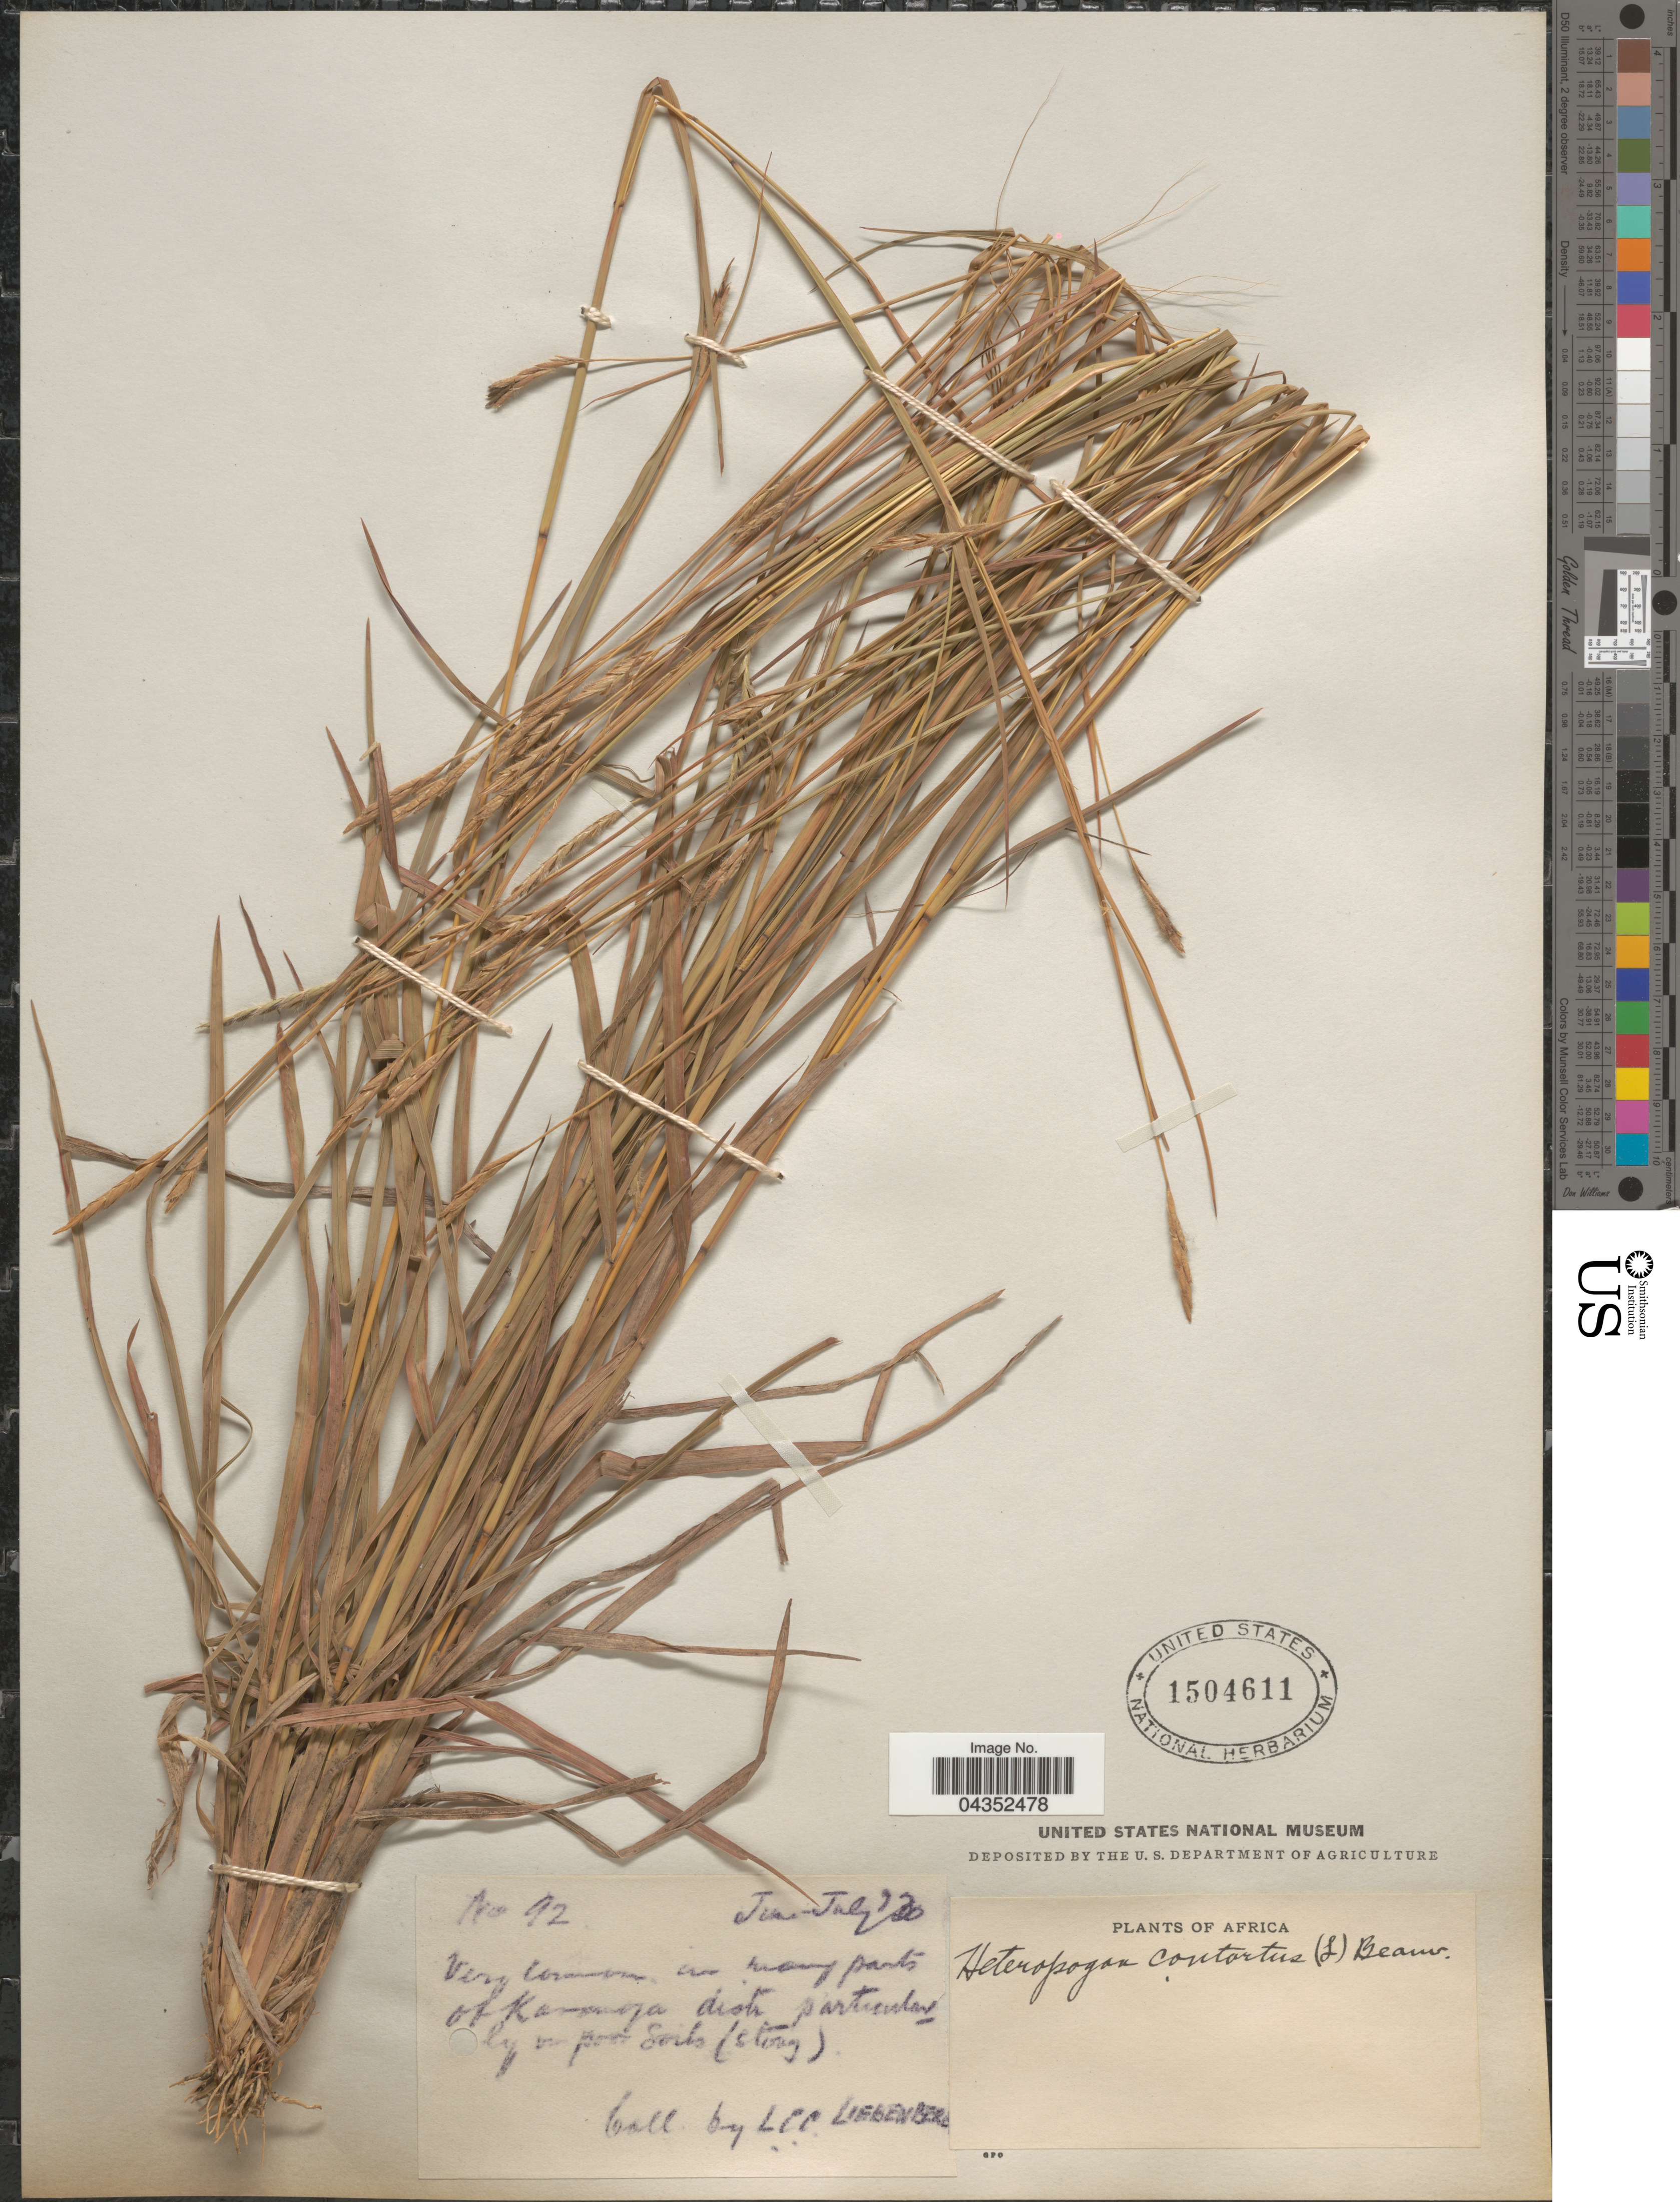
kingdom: Plantae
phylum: Tracheophyta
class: Liliopsida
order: Poales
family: Poaceae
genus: Heteropogon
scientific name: Heteropogon contortus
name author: (L.) P. Beauv. ex Roem. & Schult.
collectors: L. Liebenberg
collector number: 92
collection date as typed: Transcribed d/m/y: /6/30 to /7/30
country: Uganda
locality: Africa. Very common in many parts of Karamoja distr. Particularly in poor soils (stony).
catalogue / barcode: US 1504611